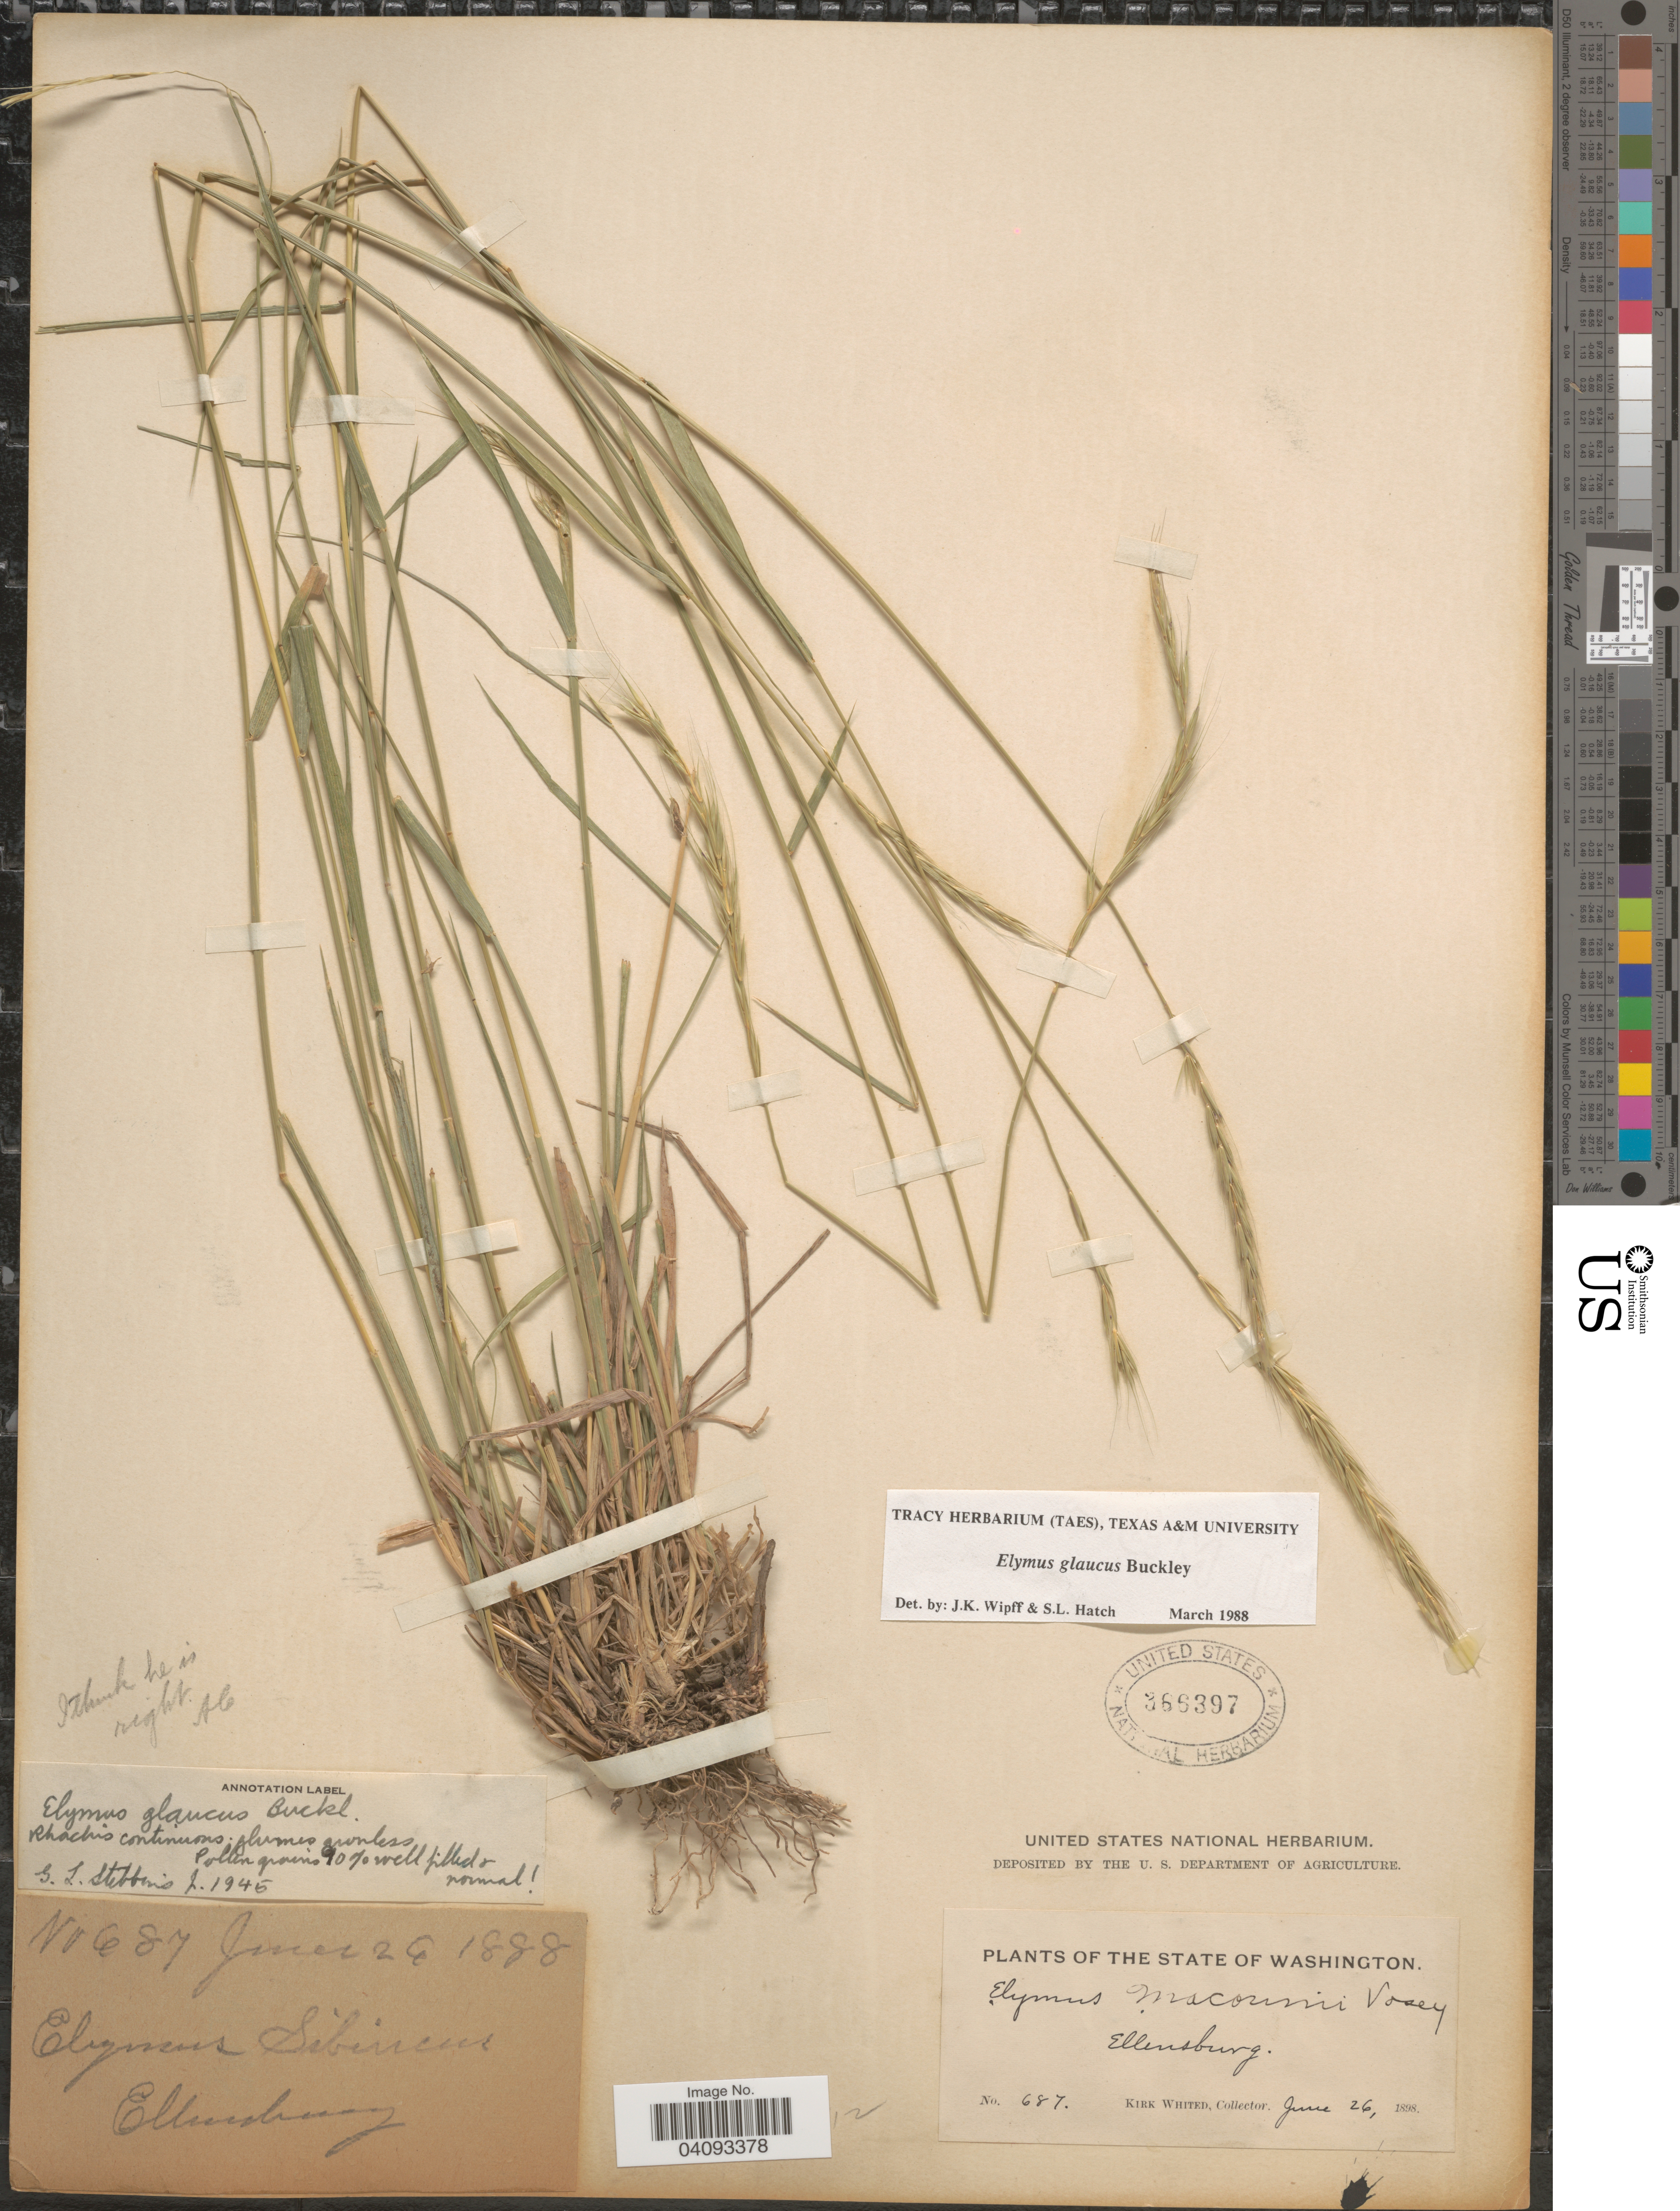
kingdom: Plantae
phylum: Tracheophyta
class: Liliopsida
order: Poales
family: Poaceae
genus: Elymus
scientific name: Elymus glaucus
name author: Buckley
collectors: K. Whited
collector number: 687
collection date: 1898-06-26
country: United States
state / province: Washington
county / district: Kittitas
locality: Ellensburg.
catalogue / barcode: US 366397